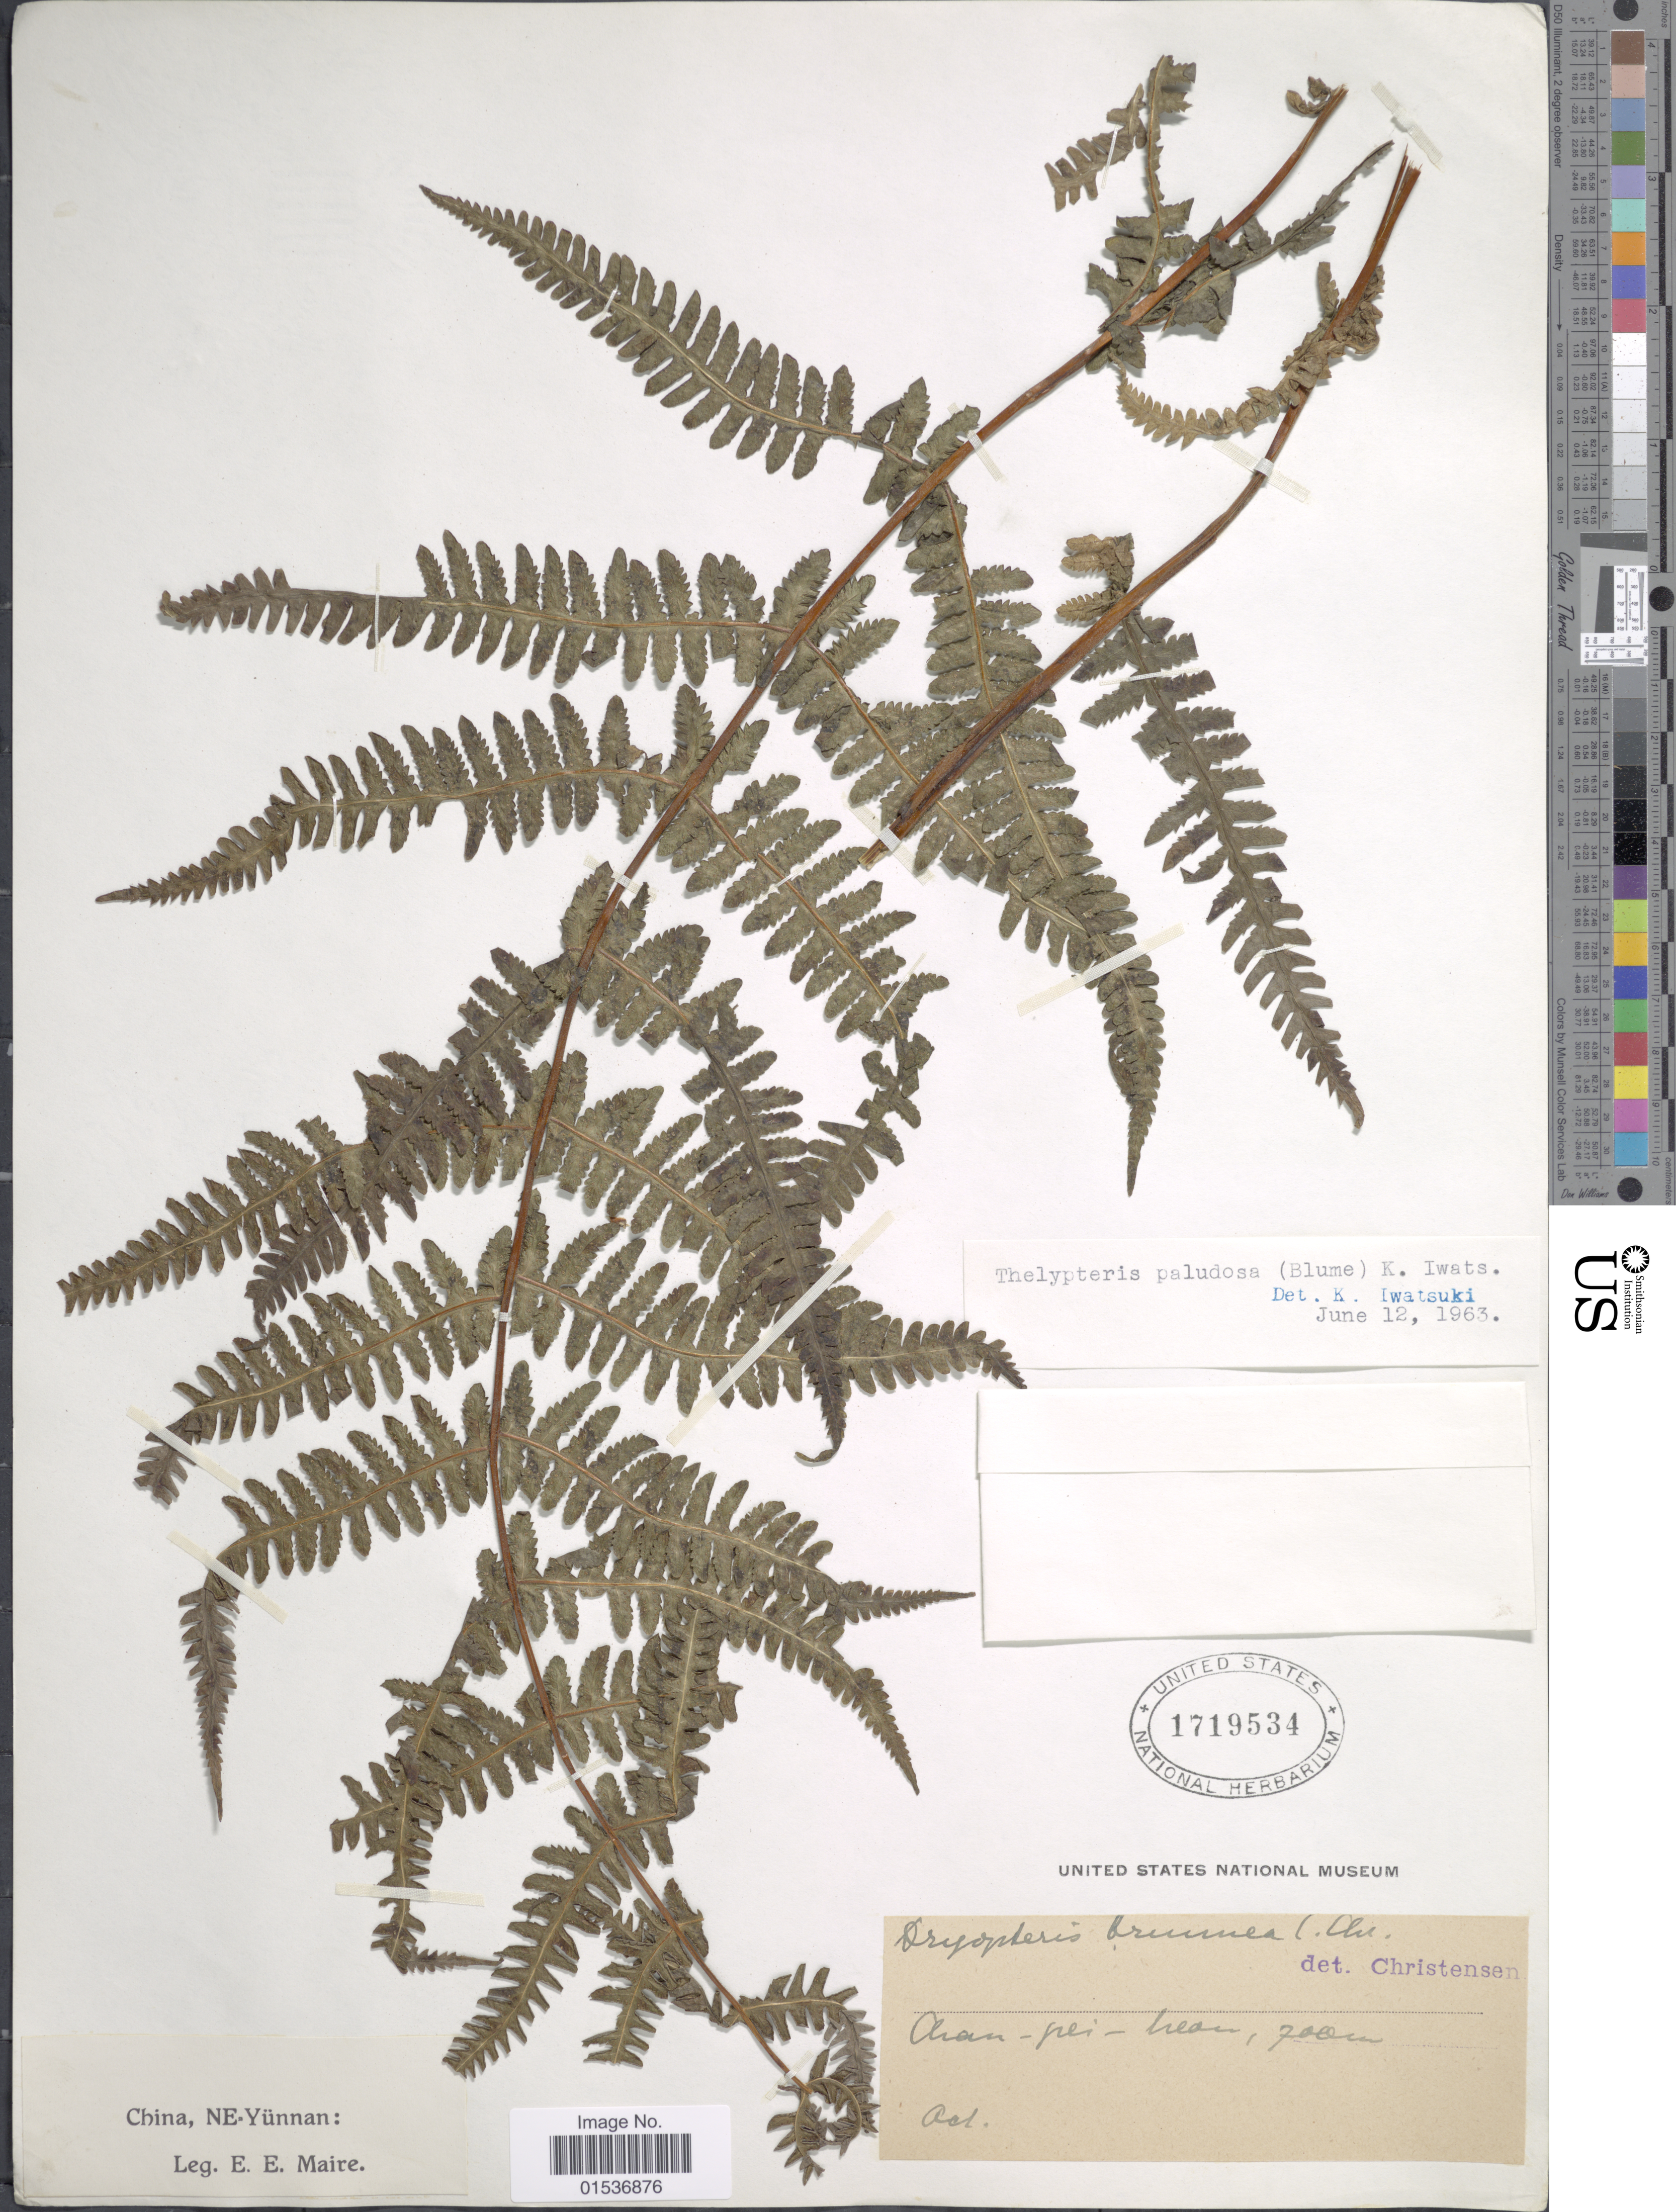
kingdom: Plantae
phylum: Tracheophyta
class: Polypodiopsida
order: Polypodiales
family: Thelypteridaceae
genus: Pseudophegopteris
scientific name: Pseudophegopteris paludosa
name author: (Blume) Ching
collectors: E. E. Maire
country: China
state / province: Yunnan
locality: China, NE-Yunnan, Aran=pei-hean. [interpreted]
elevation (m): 700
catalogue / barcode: US 1719534